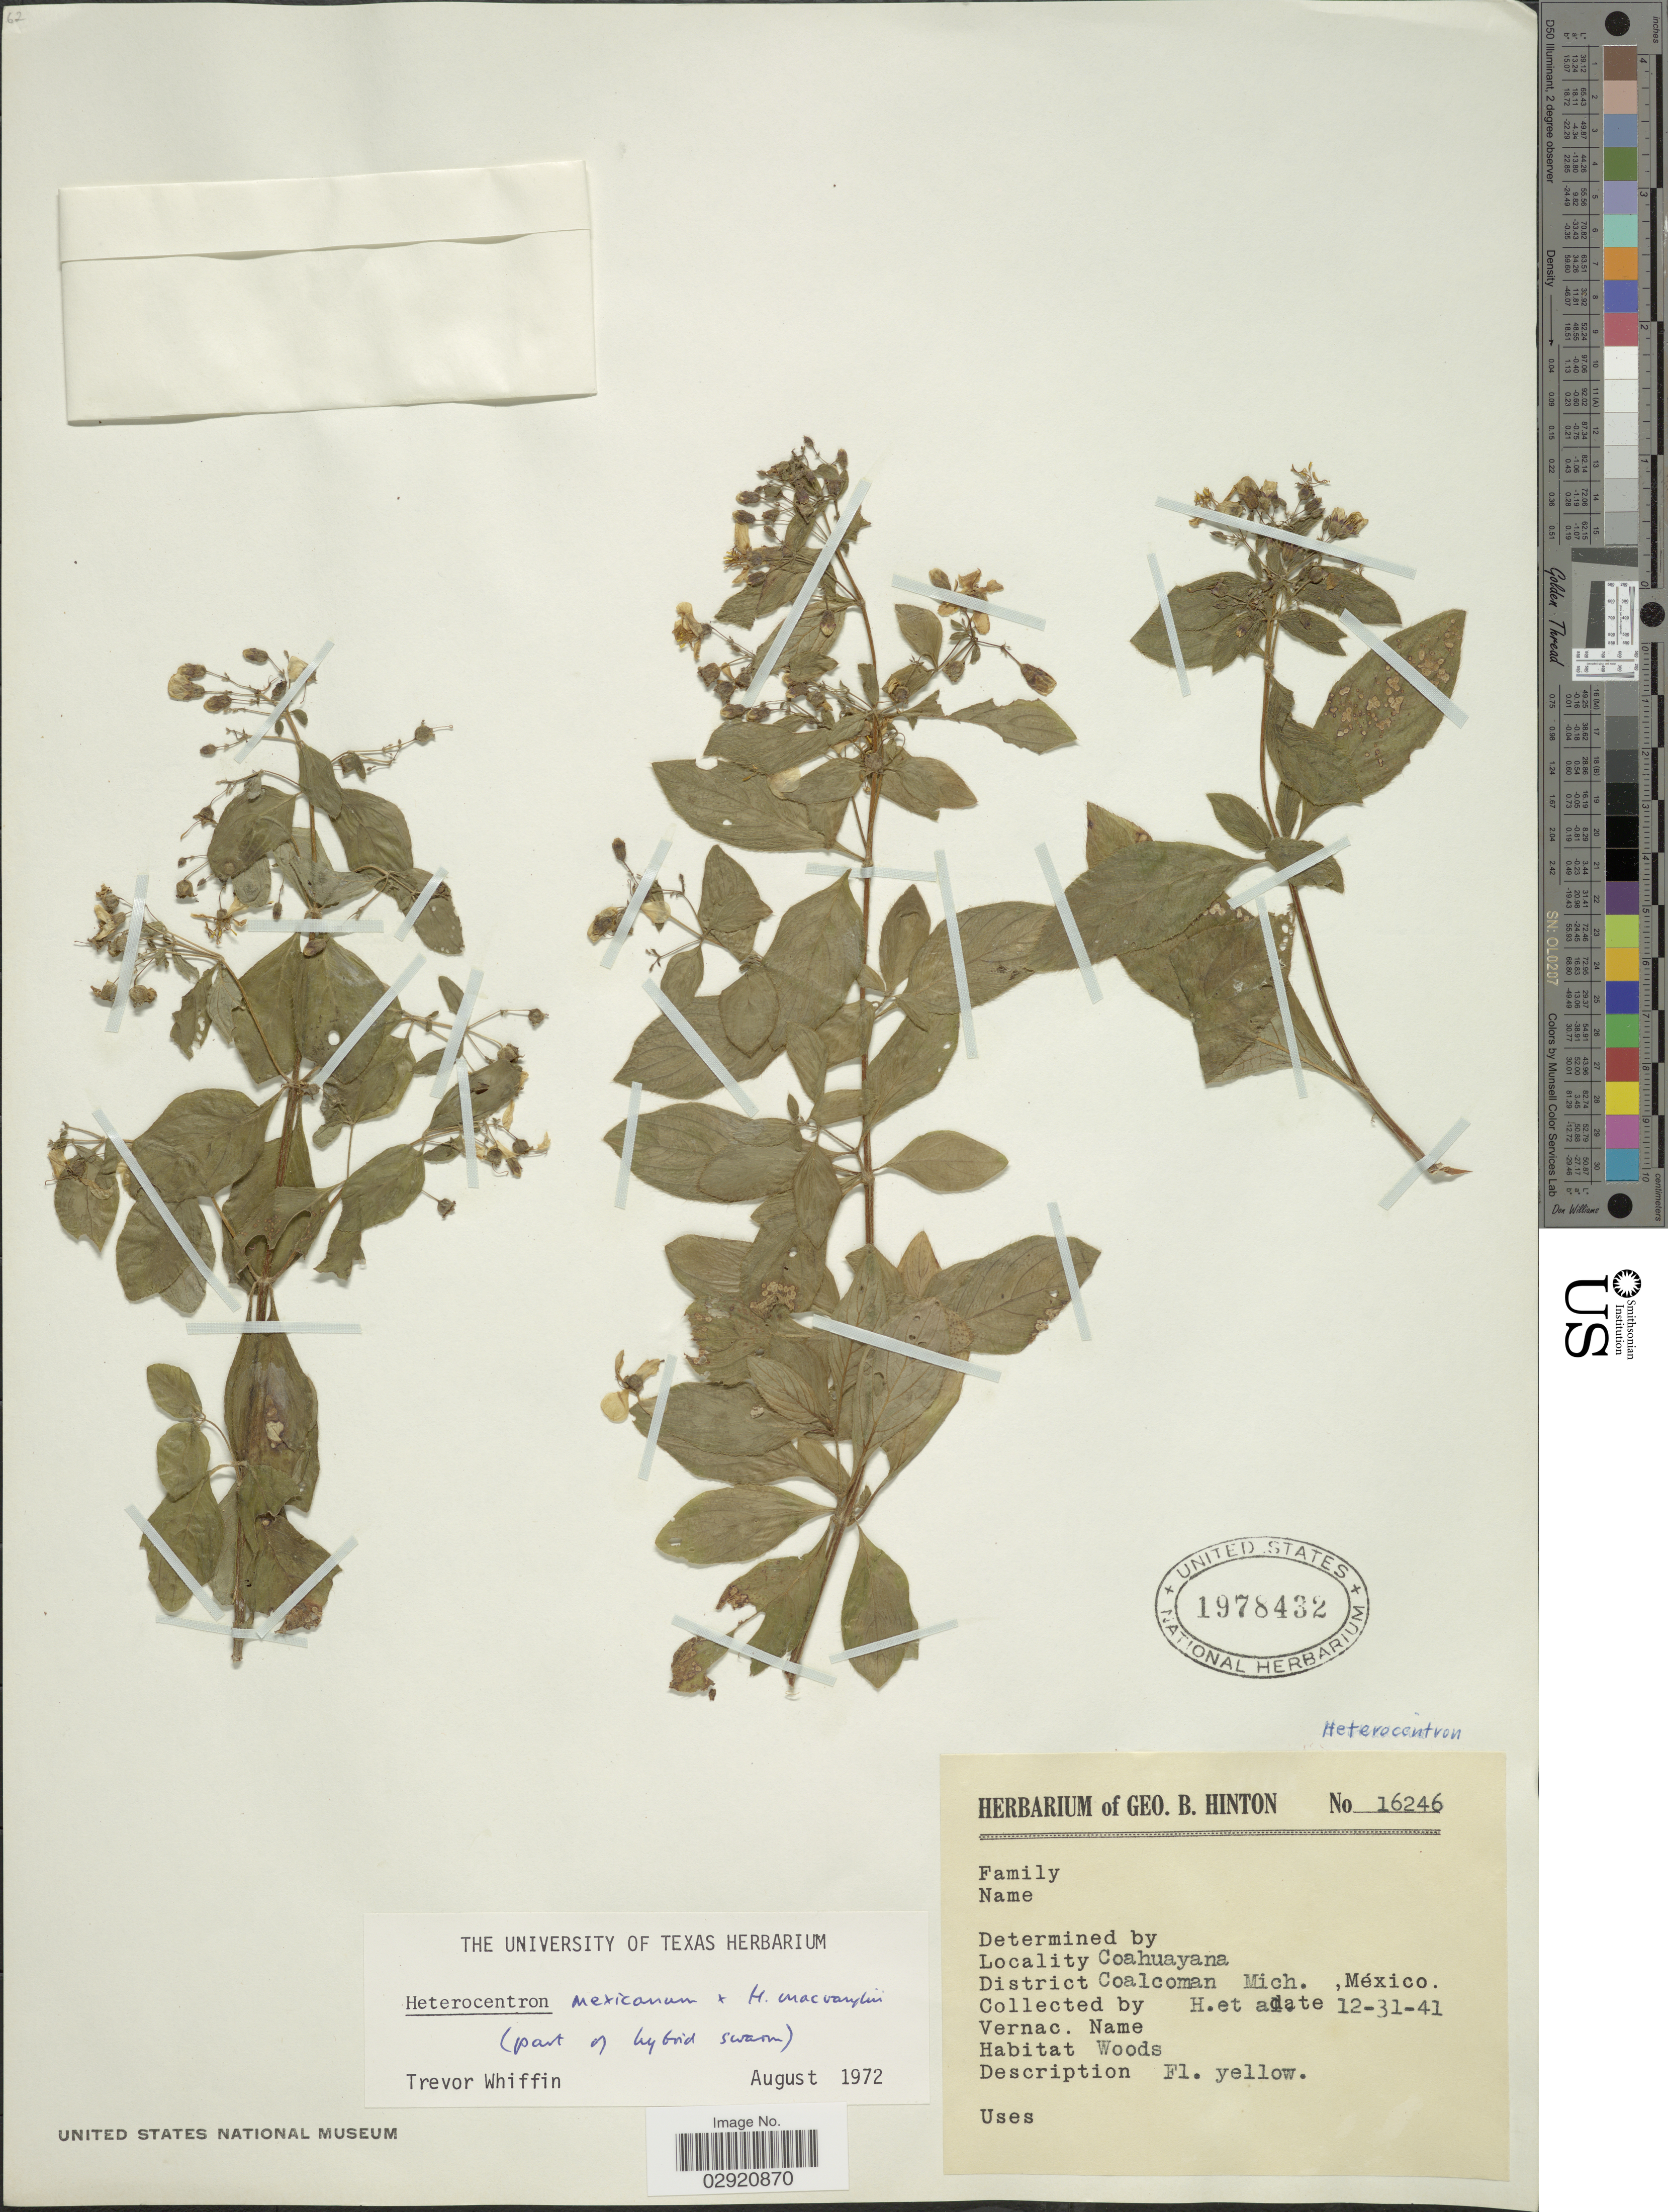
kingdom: Plantae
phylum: Tracheophyta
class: Magnoliopsida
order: Myrtales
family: Melastomataceae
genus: Heterocentron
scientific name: Heterocentron mexicanum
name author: Hook. & Arn.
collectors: G. B. Hinton & et al.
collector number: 16246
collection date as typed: Transcribed d/m/y: 31/12/41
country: Mexico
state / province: Michoacán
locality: Coahuayana. District Coalcoman Mich.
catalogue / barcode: US 1978432